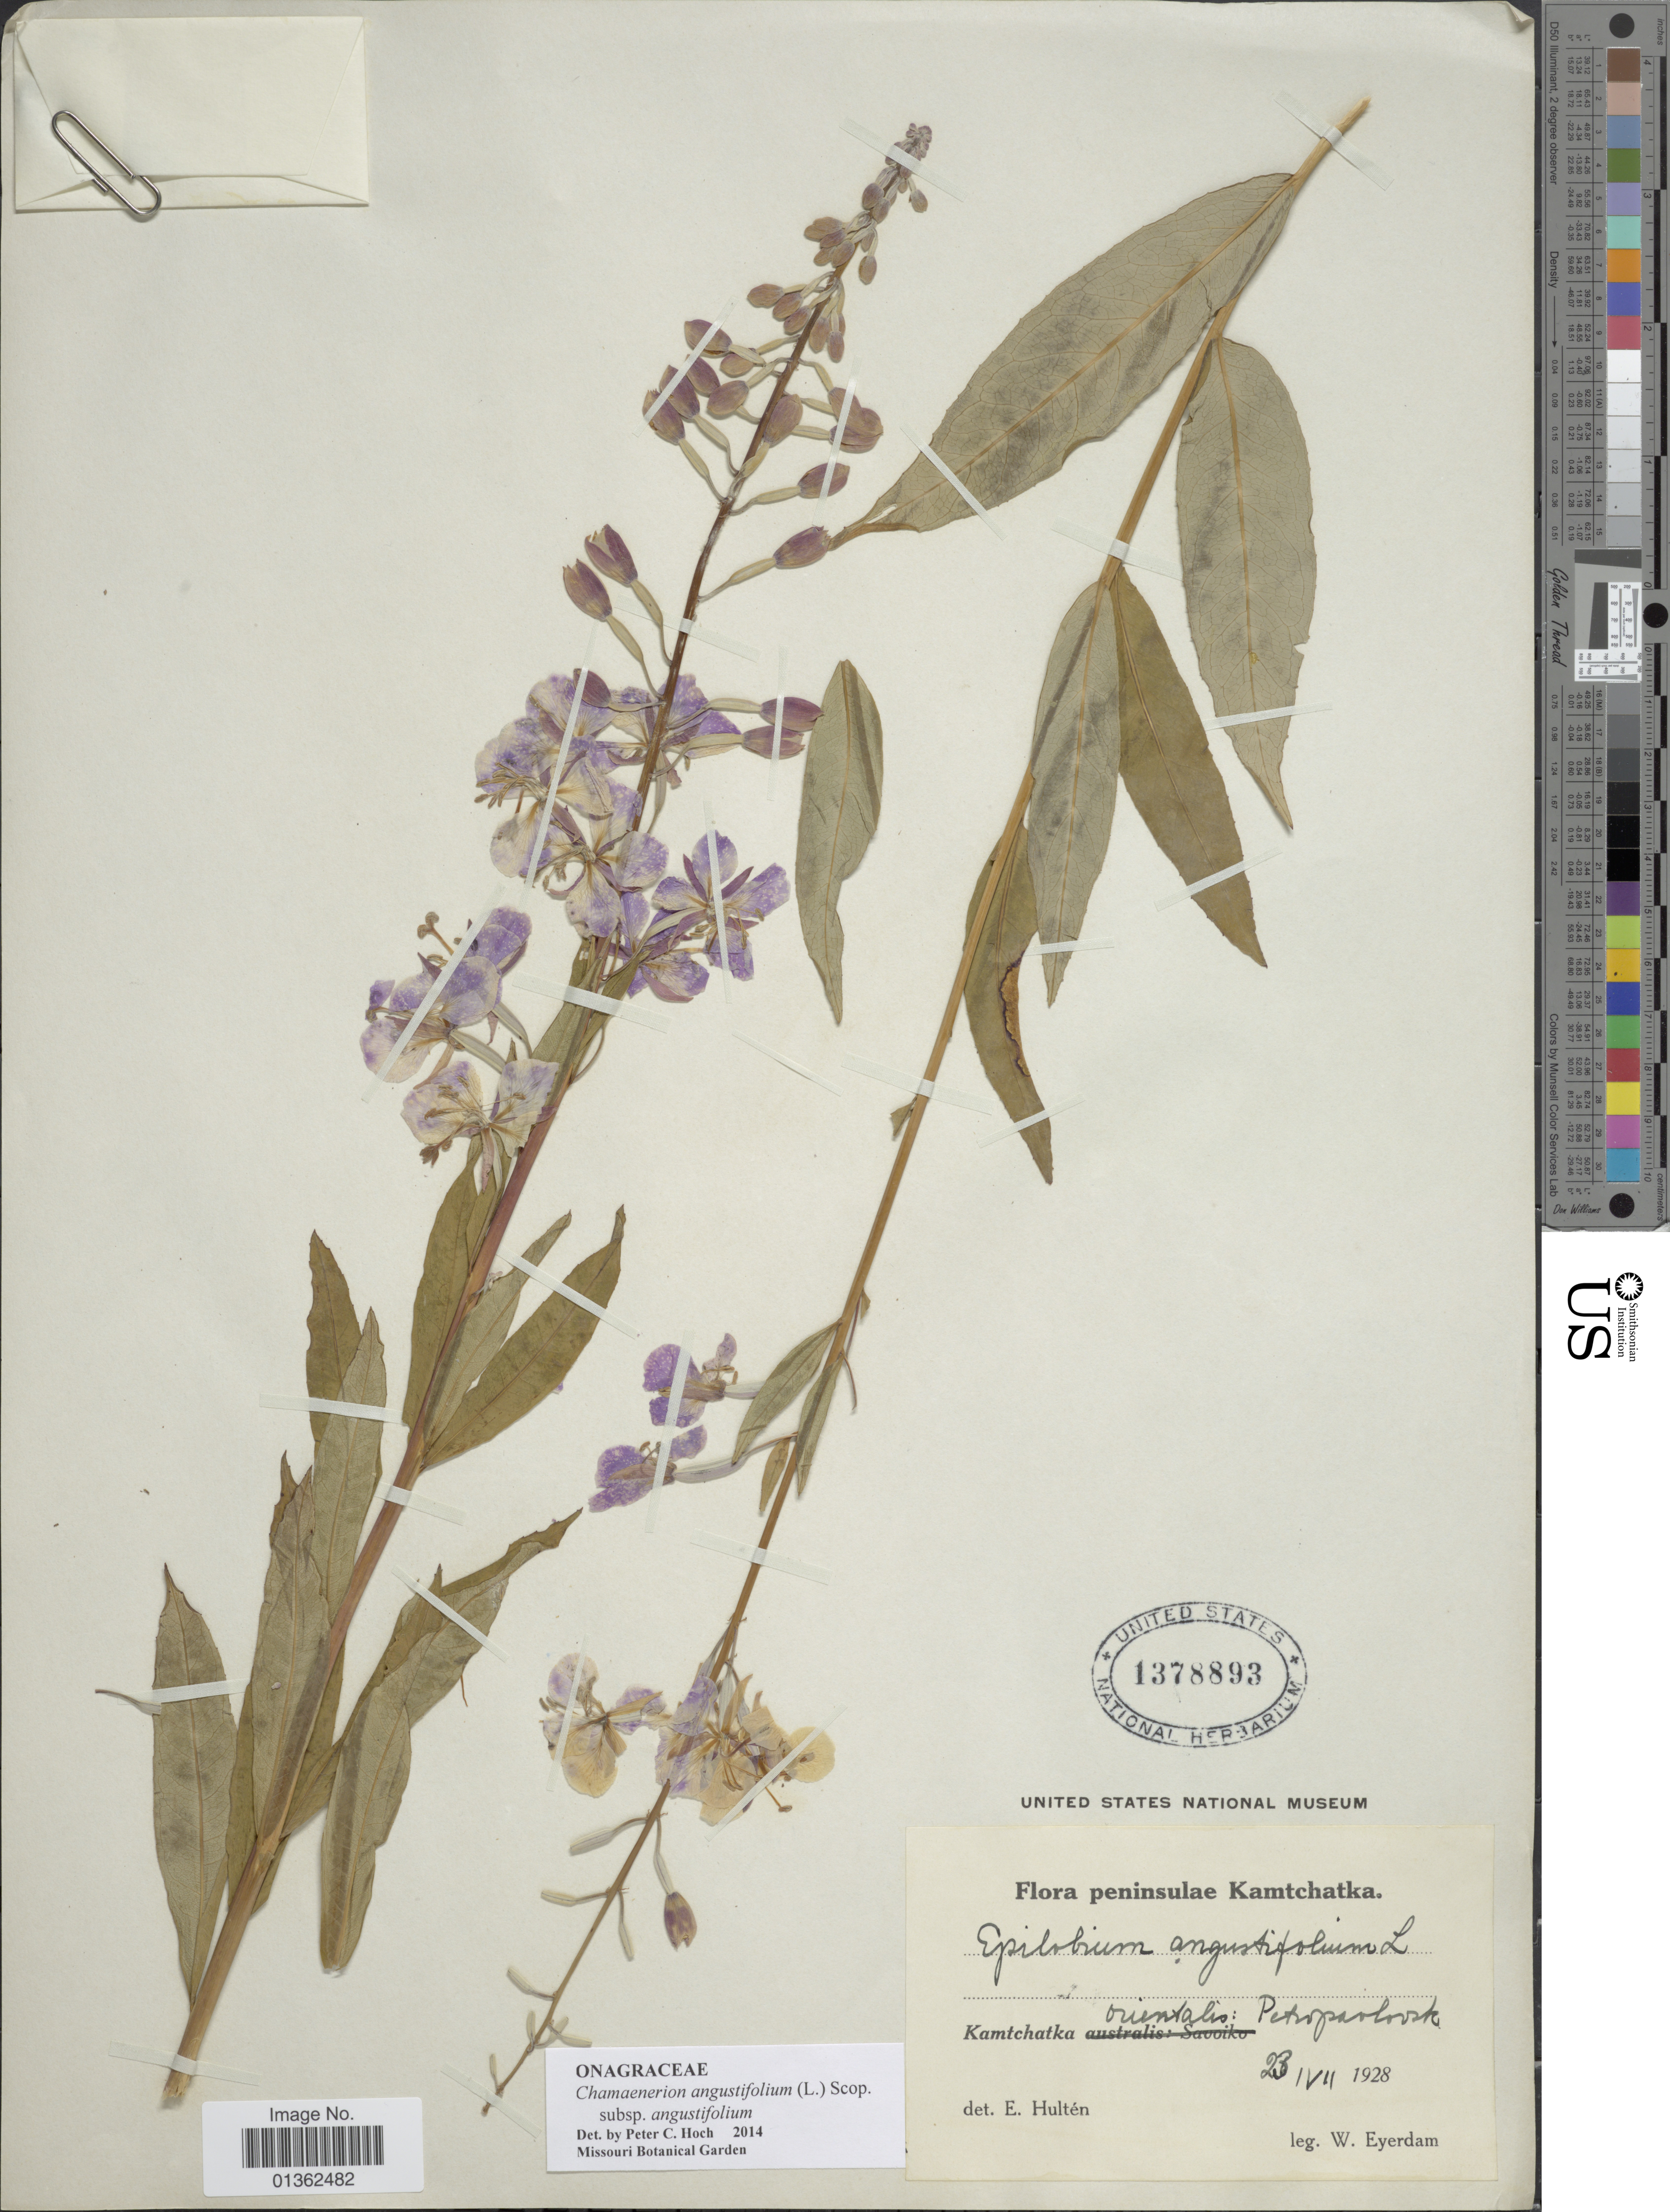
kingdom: Plantae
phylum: Tracheophyta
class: Magnoliopsida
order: Myrtales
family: Onagraceae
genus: Chamaenerion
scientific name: Chamaenerion angustifolium subsp. angustifolium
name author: (L.) Scop.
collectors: W. J. Eyerdam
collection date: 1928-07-23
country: Russian Federation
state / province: Kamchatka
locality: Petropaovlovsk.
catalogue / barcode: US 1378893